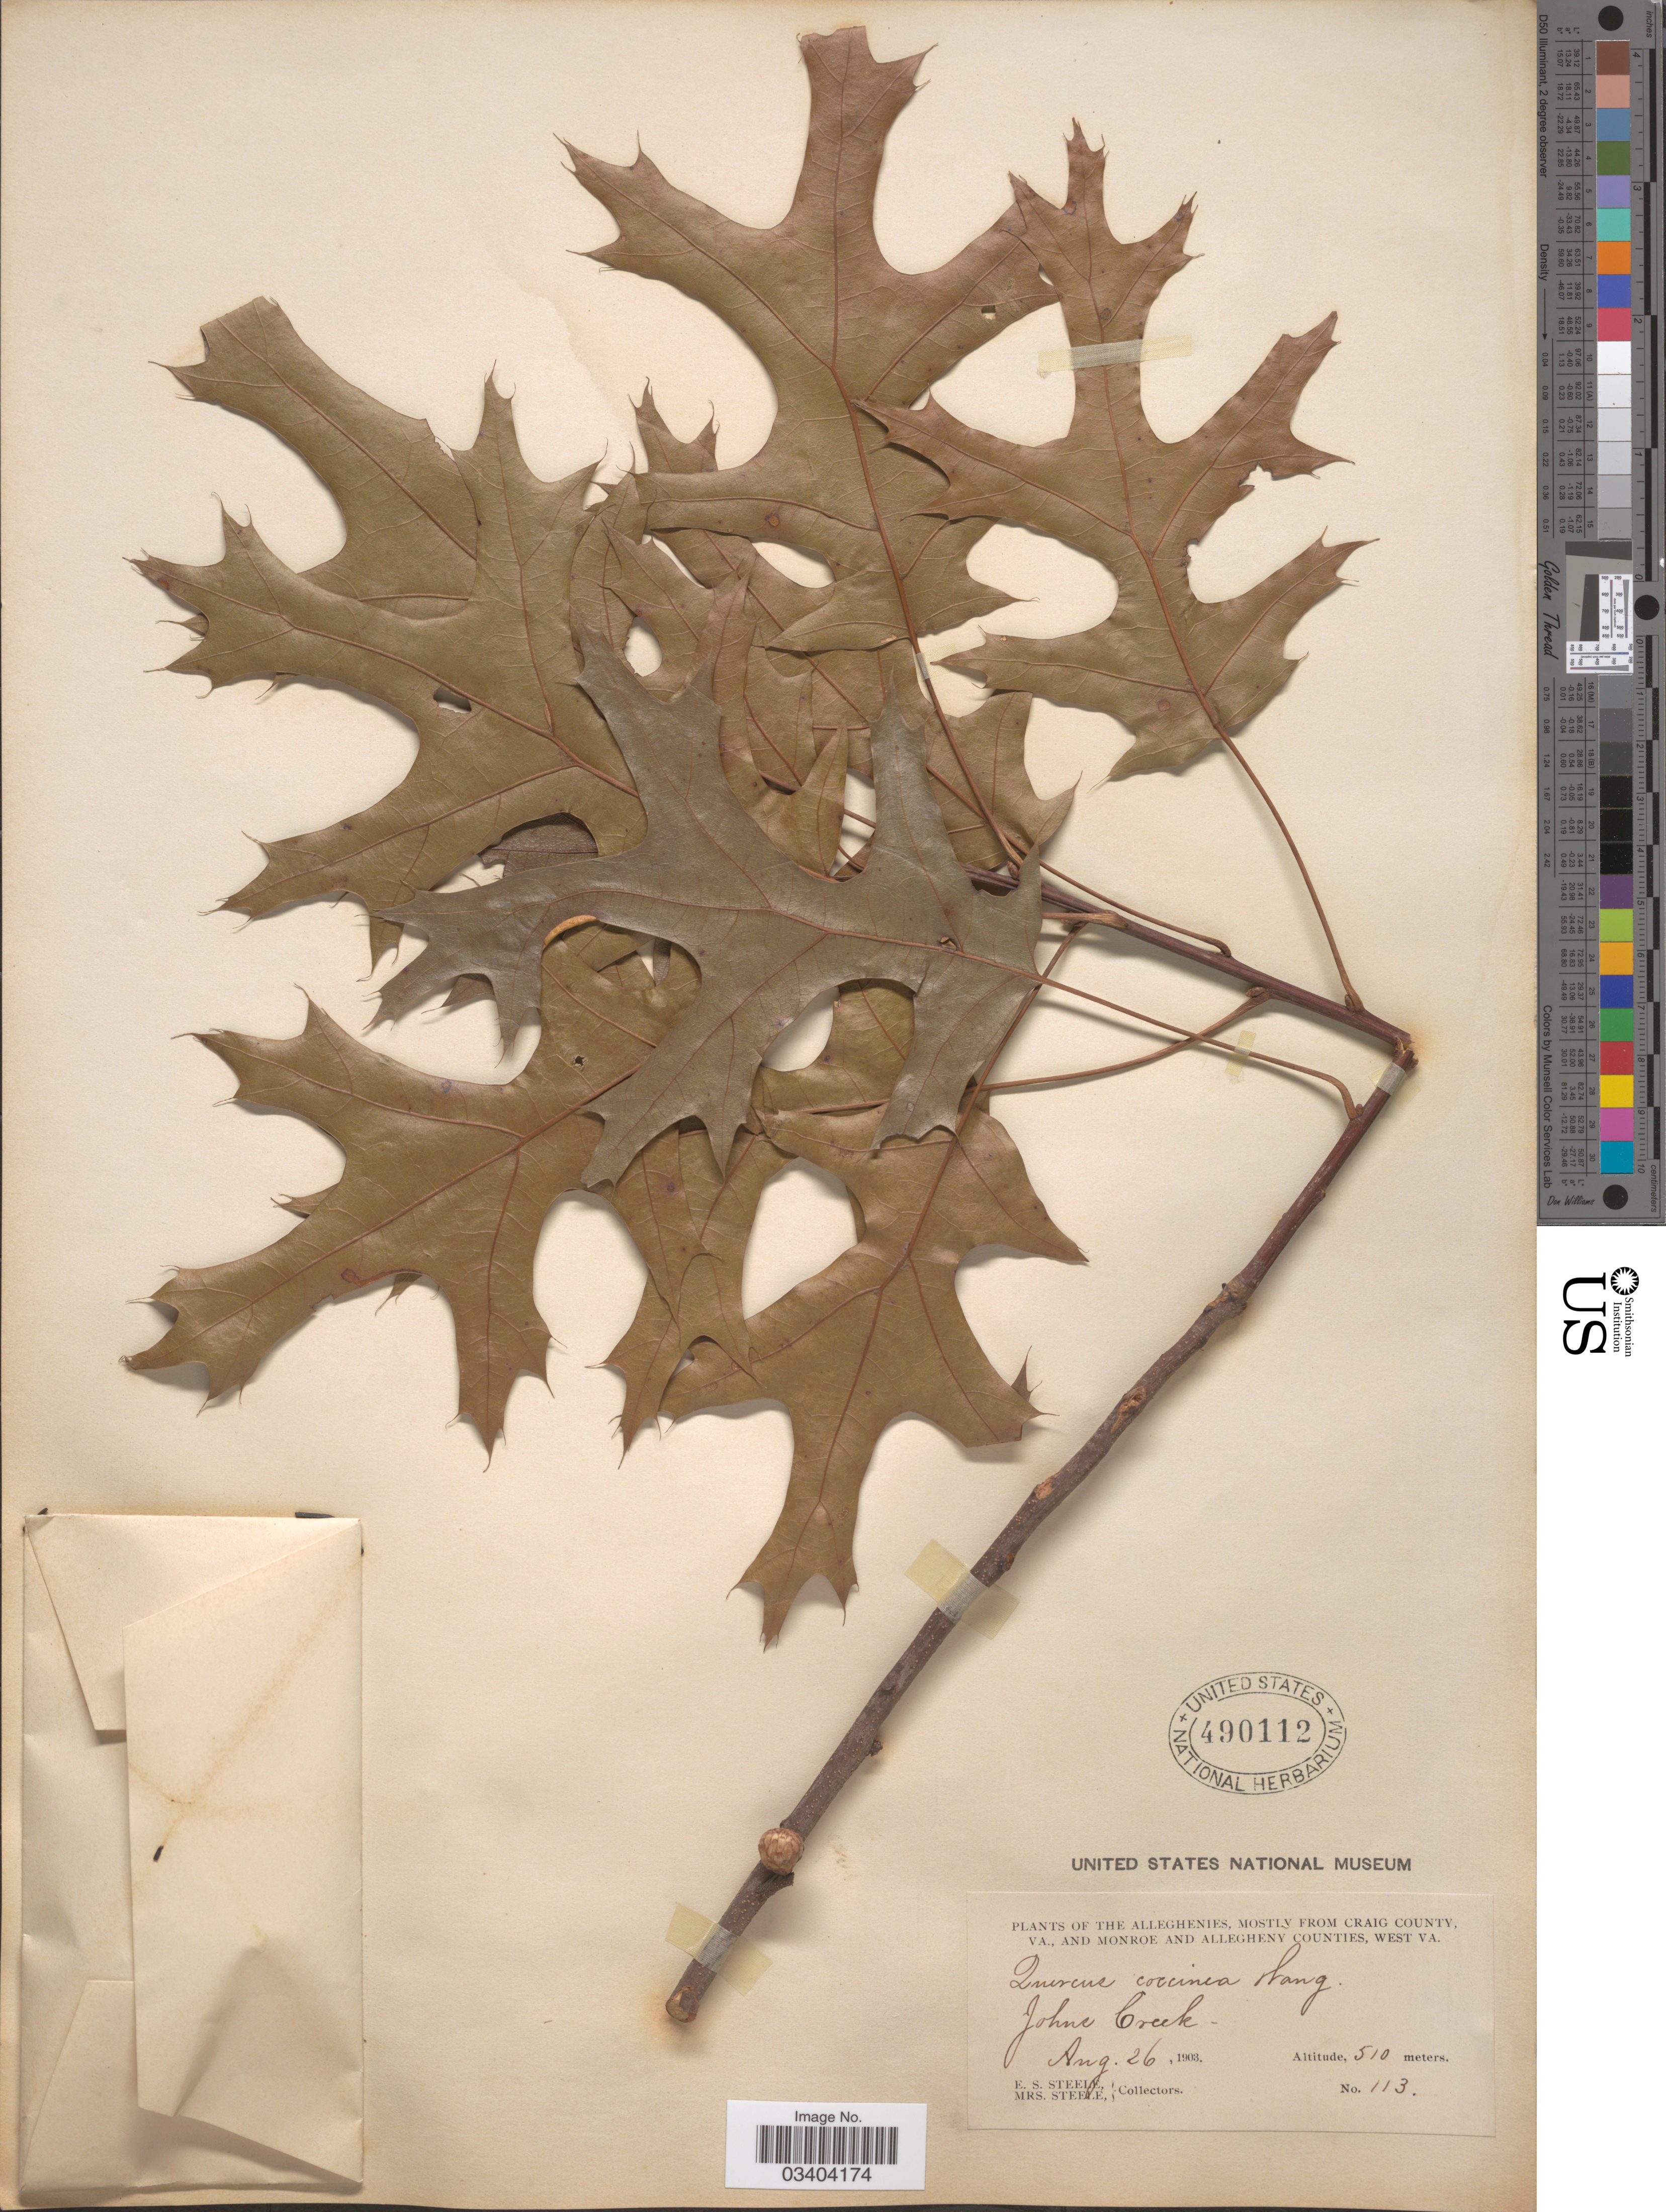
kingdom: Plantae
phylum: Tracheophyta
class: Magnoliopsida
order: Fagales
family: Fagaceae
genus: Quercus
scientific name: Quercus coccinea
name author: Münchh.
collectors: E. Steele & Mrs. E. S. Steele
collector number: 113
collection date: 1903-08-26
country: United States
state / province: Virginia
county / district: Craig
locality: The Alleghenies, mostly from Craig County, Va., and Monroe and Allegheny Counties, West Va. John Creek.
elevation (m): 510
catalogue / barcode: US 490112